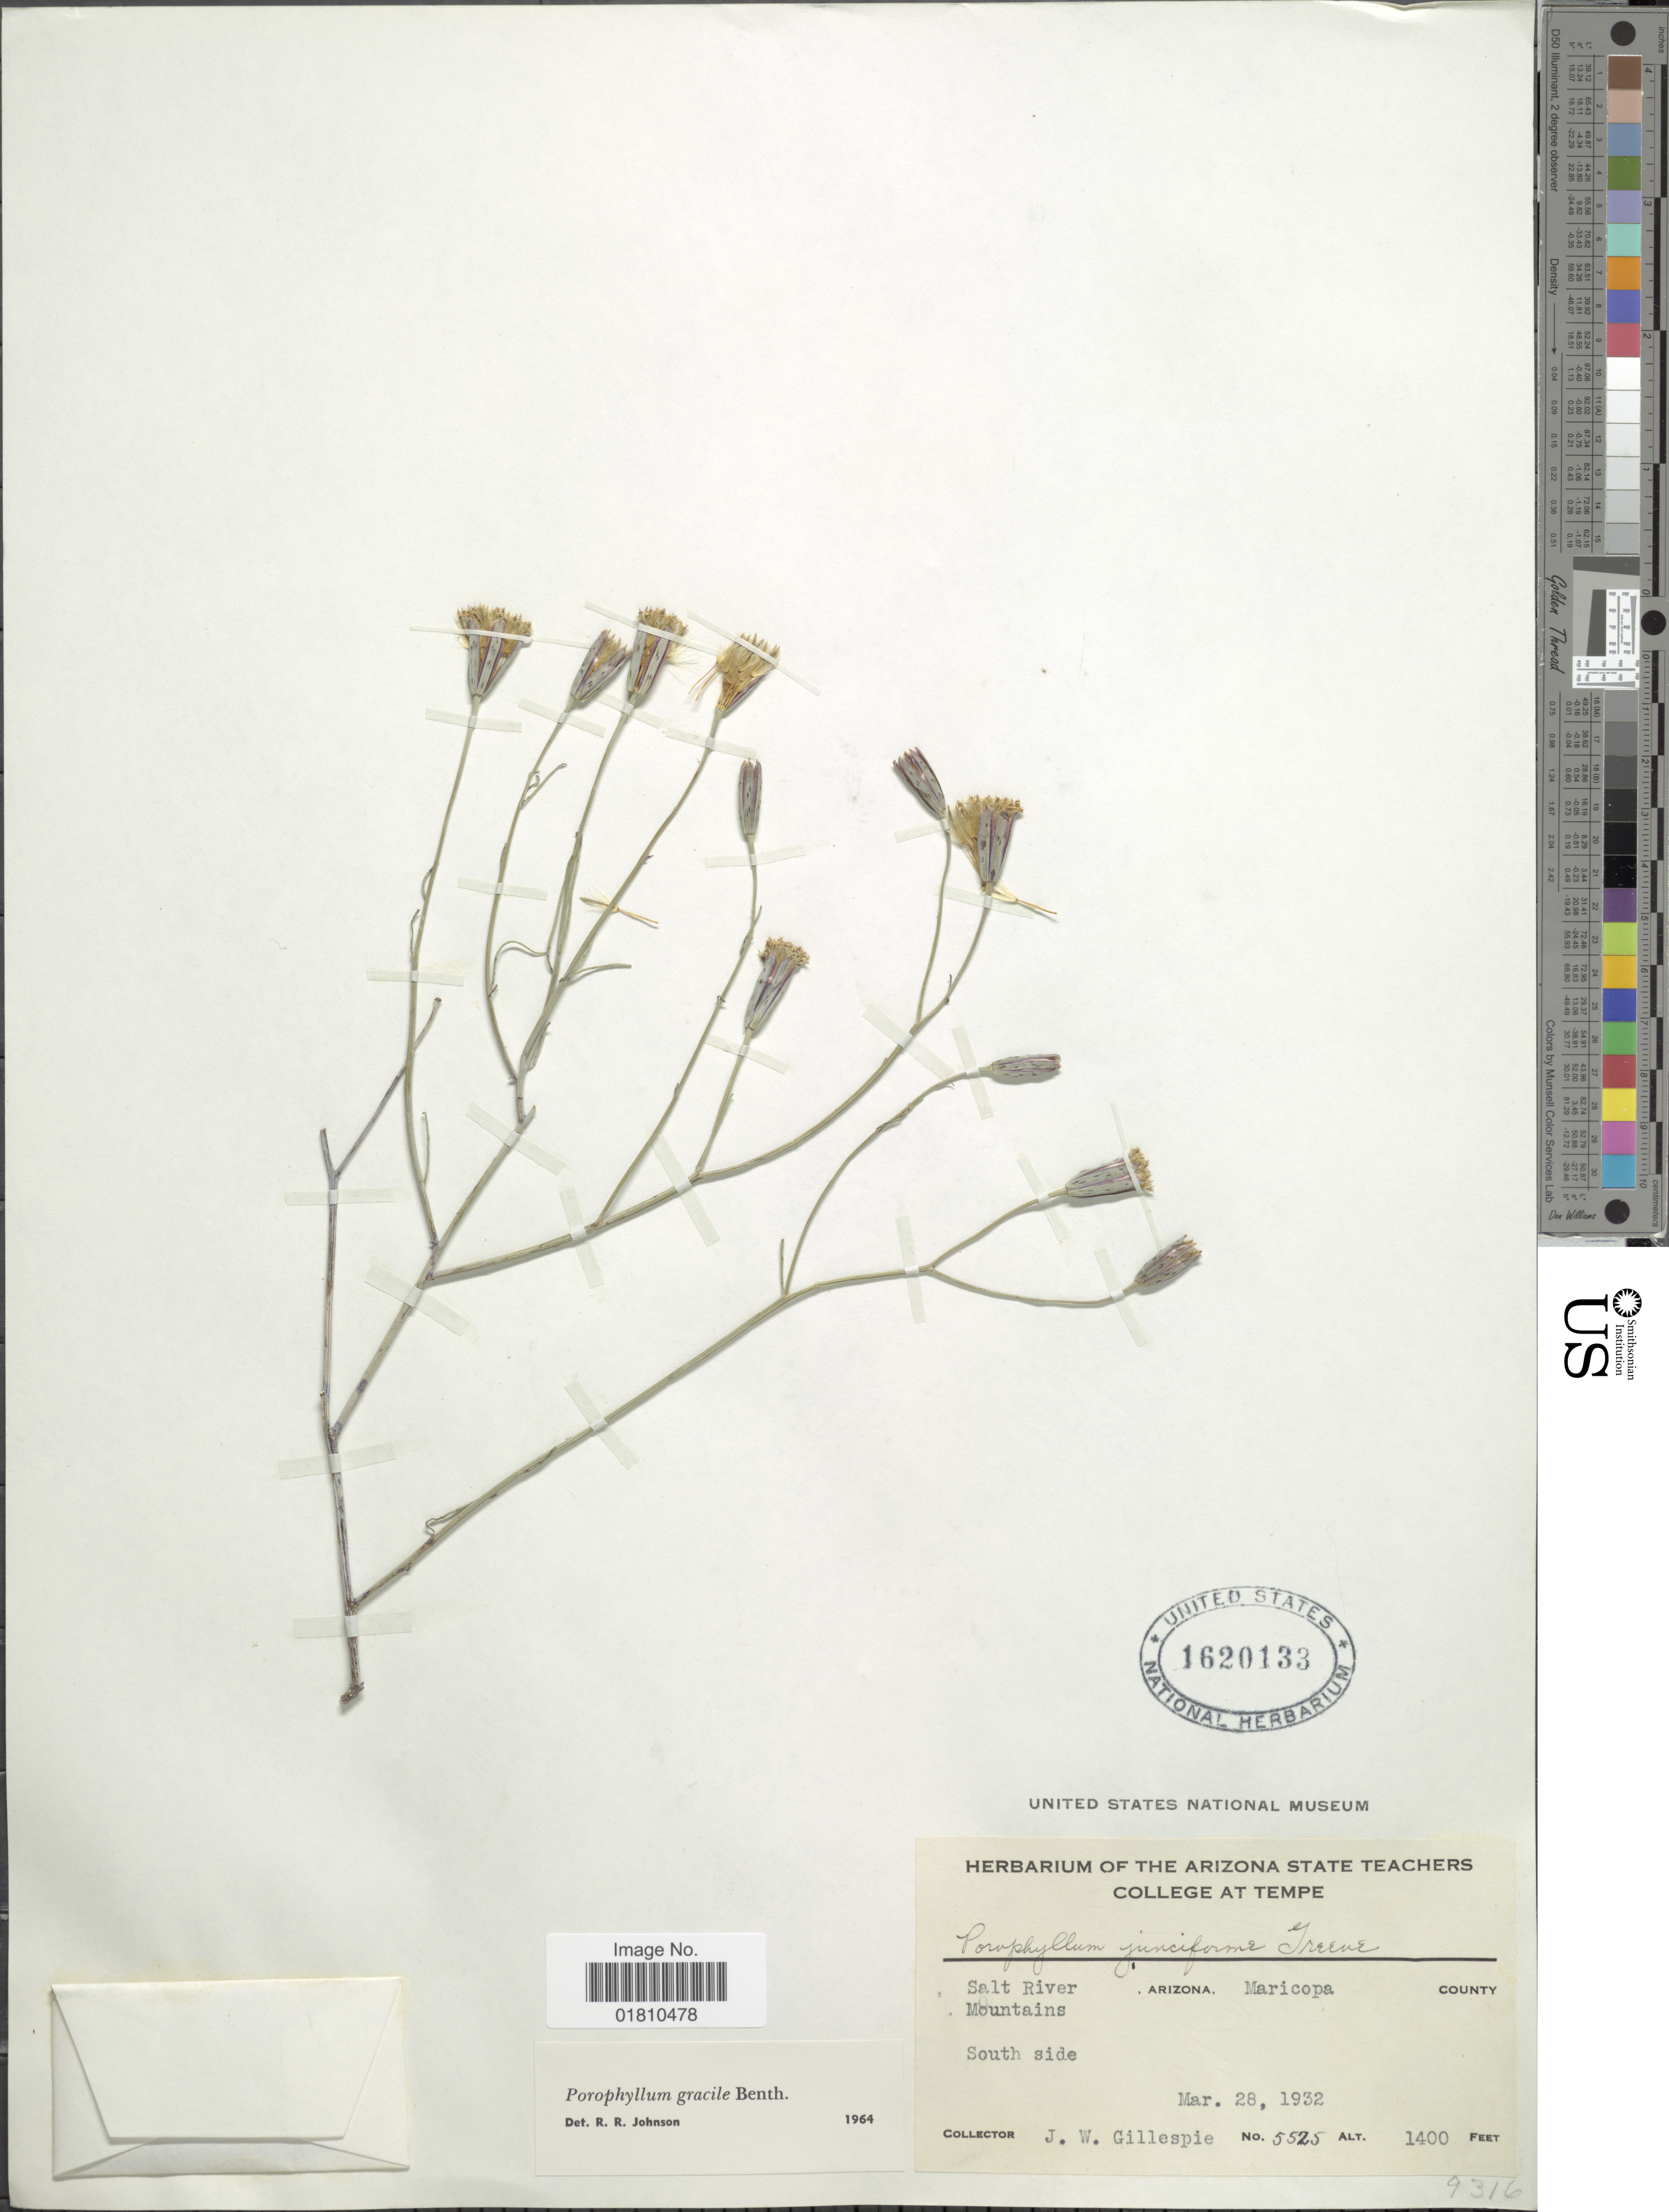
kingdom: Plantae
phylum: Tracheophyta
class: Magnoliopsida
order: Asterales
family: Asteraceae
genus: Porophyllum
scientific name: Porophyllum gracile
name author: Benth.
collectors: J. W. Gillespie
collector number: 5525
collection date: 1932-03-28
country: United States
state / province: Arizona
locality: Maricopa County, Salt River Mountains, South side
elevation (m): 427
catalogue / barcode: US 1620133